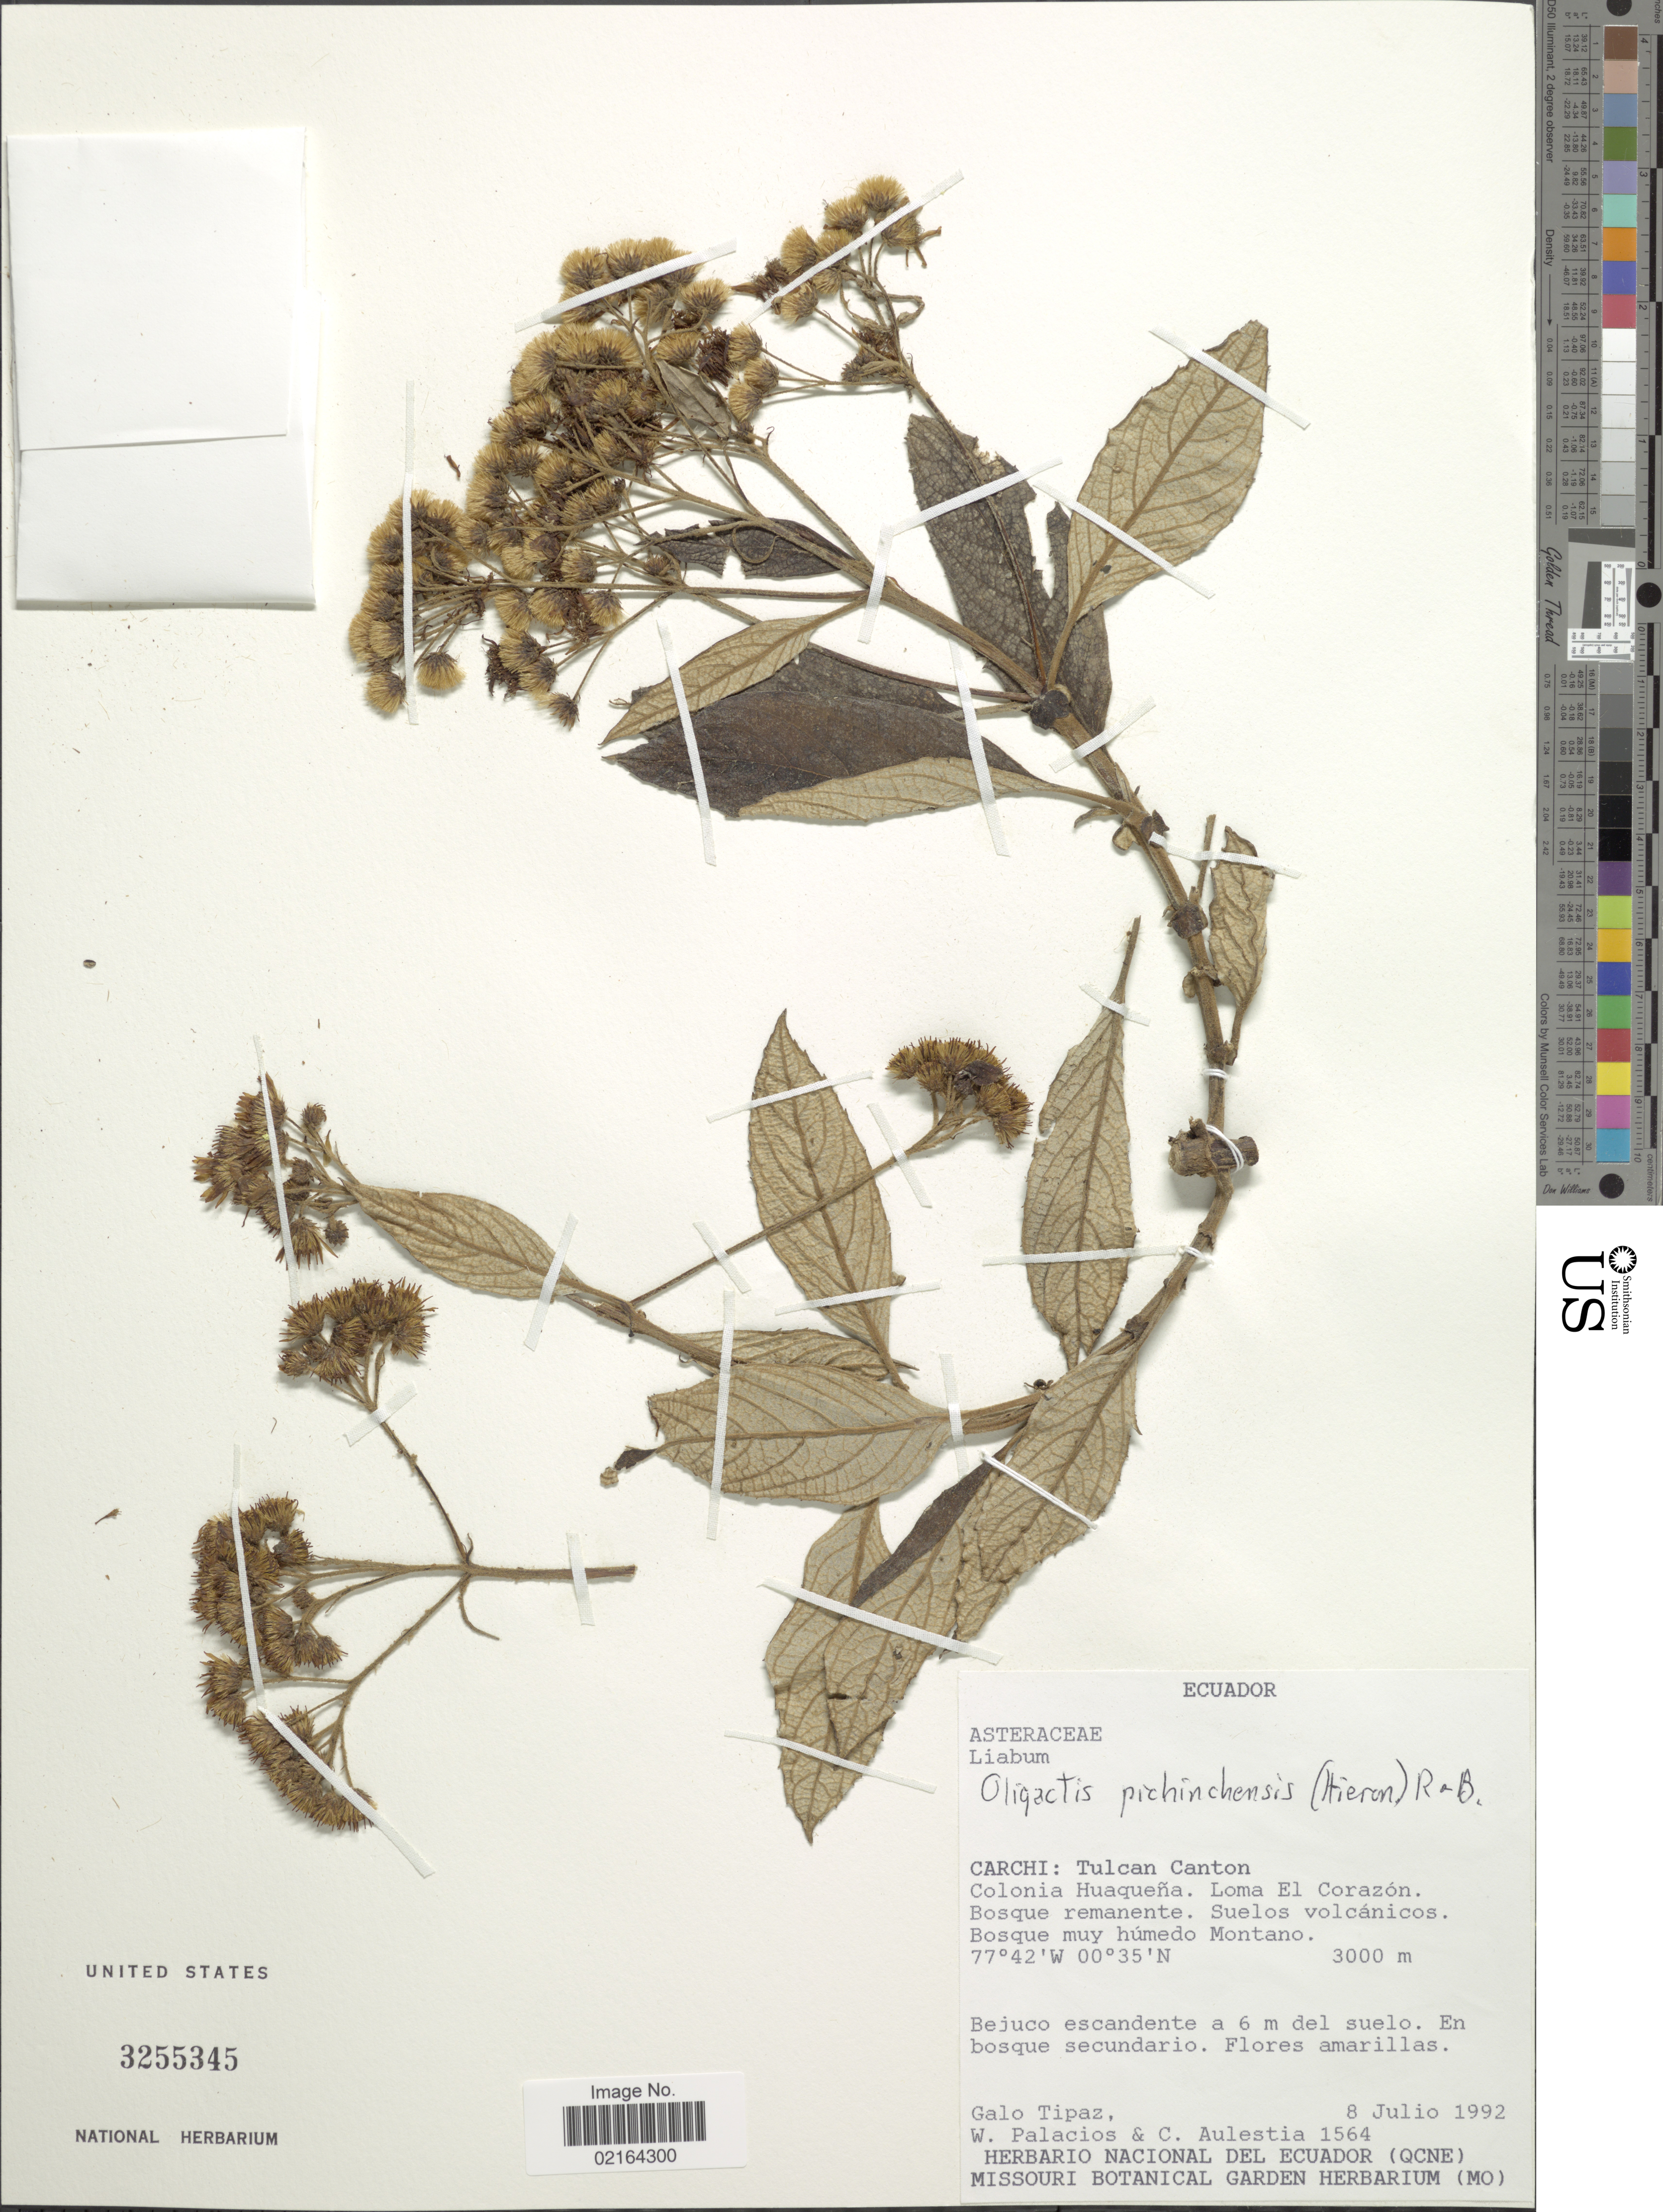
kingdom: Plantae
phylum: Tracheophyta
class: Magnoliopsida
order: Asterales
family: Asteraceae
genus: Sampera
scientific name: Sampera pichinichensis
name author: (Hieron.) V.A. Funk & H. Rob.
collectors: G. Tipaz, W. Palacios & C. Aulestia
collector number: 1564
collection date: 1992-07-08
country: Ecuador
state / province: Carchi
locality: Carchi: Tulcan Canton, Colonia Huaquena, Loma El Corazon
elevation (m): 3000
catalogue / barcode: US 3255345